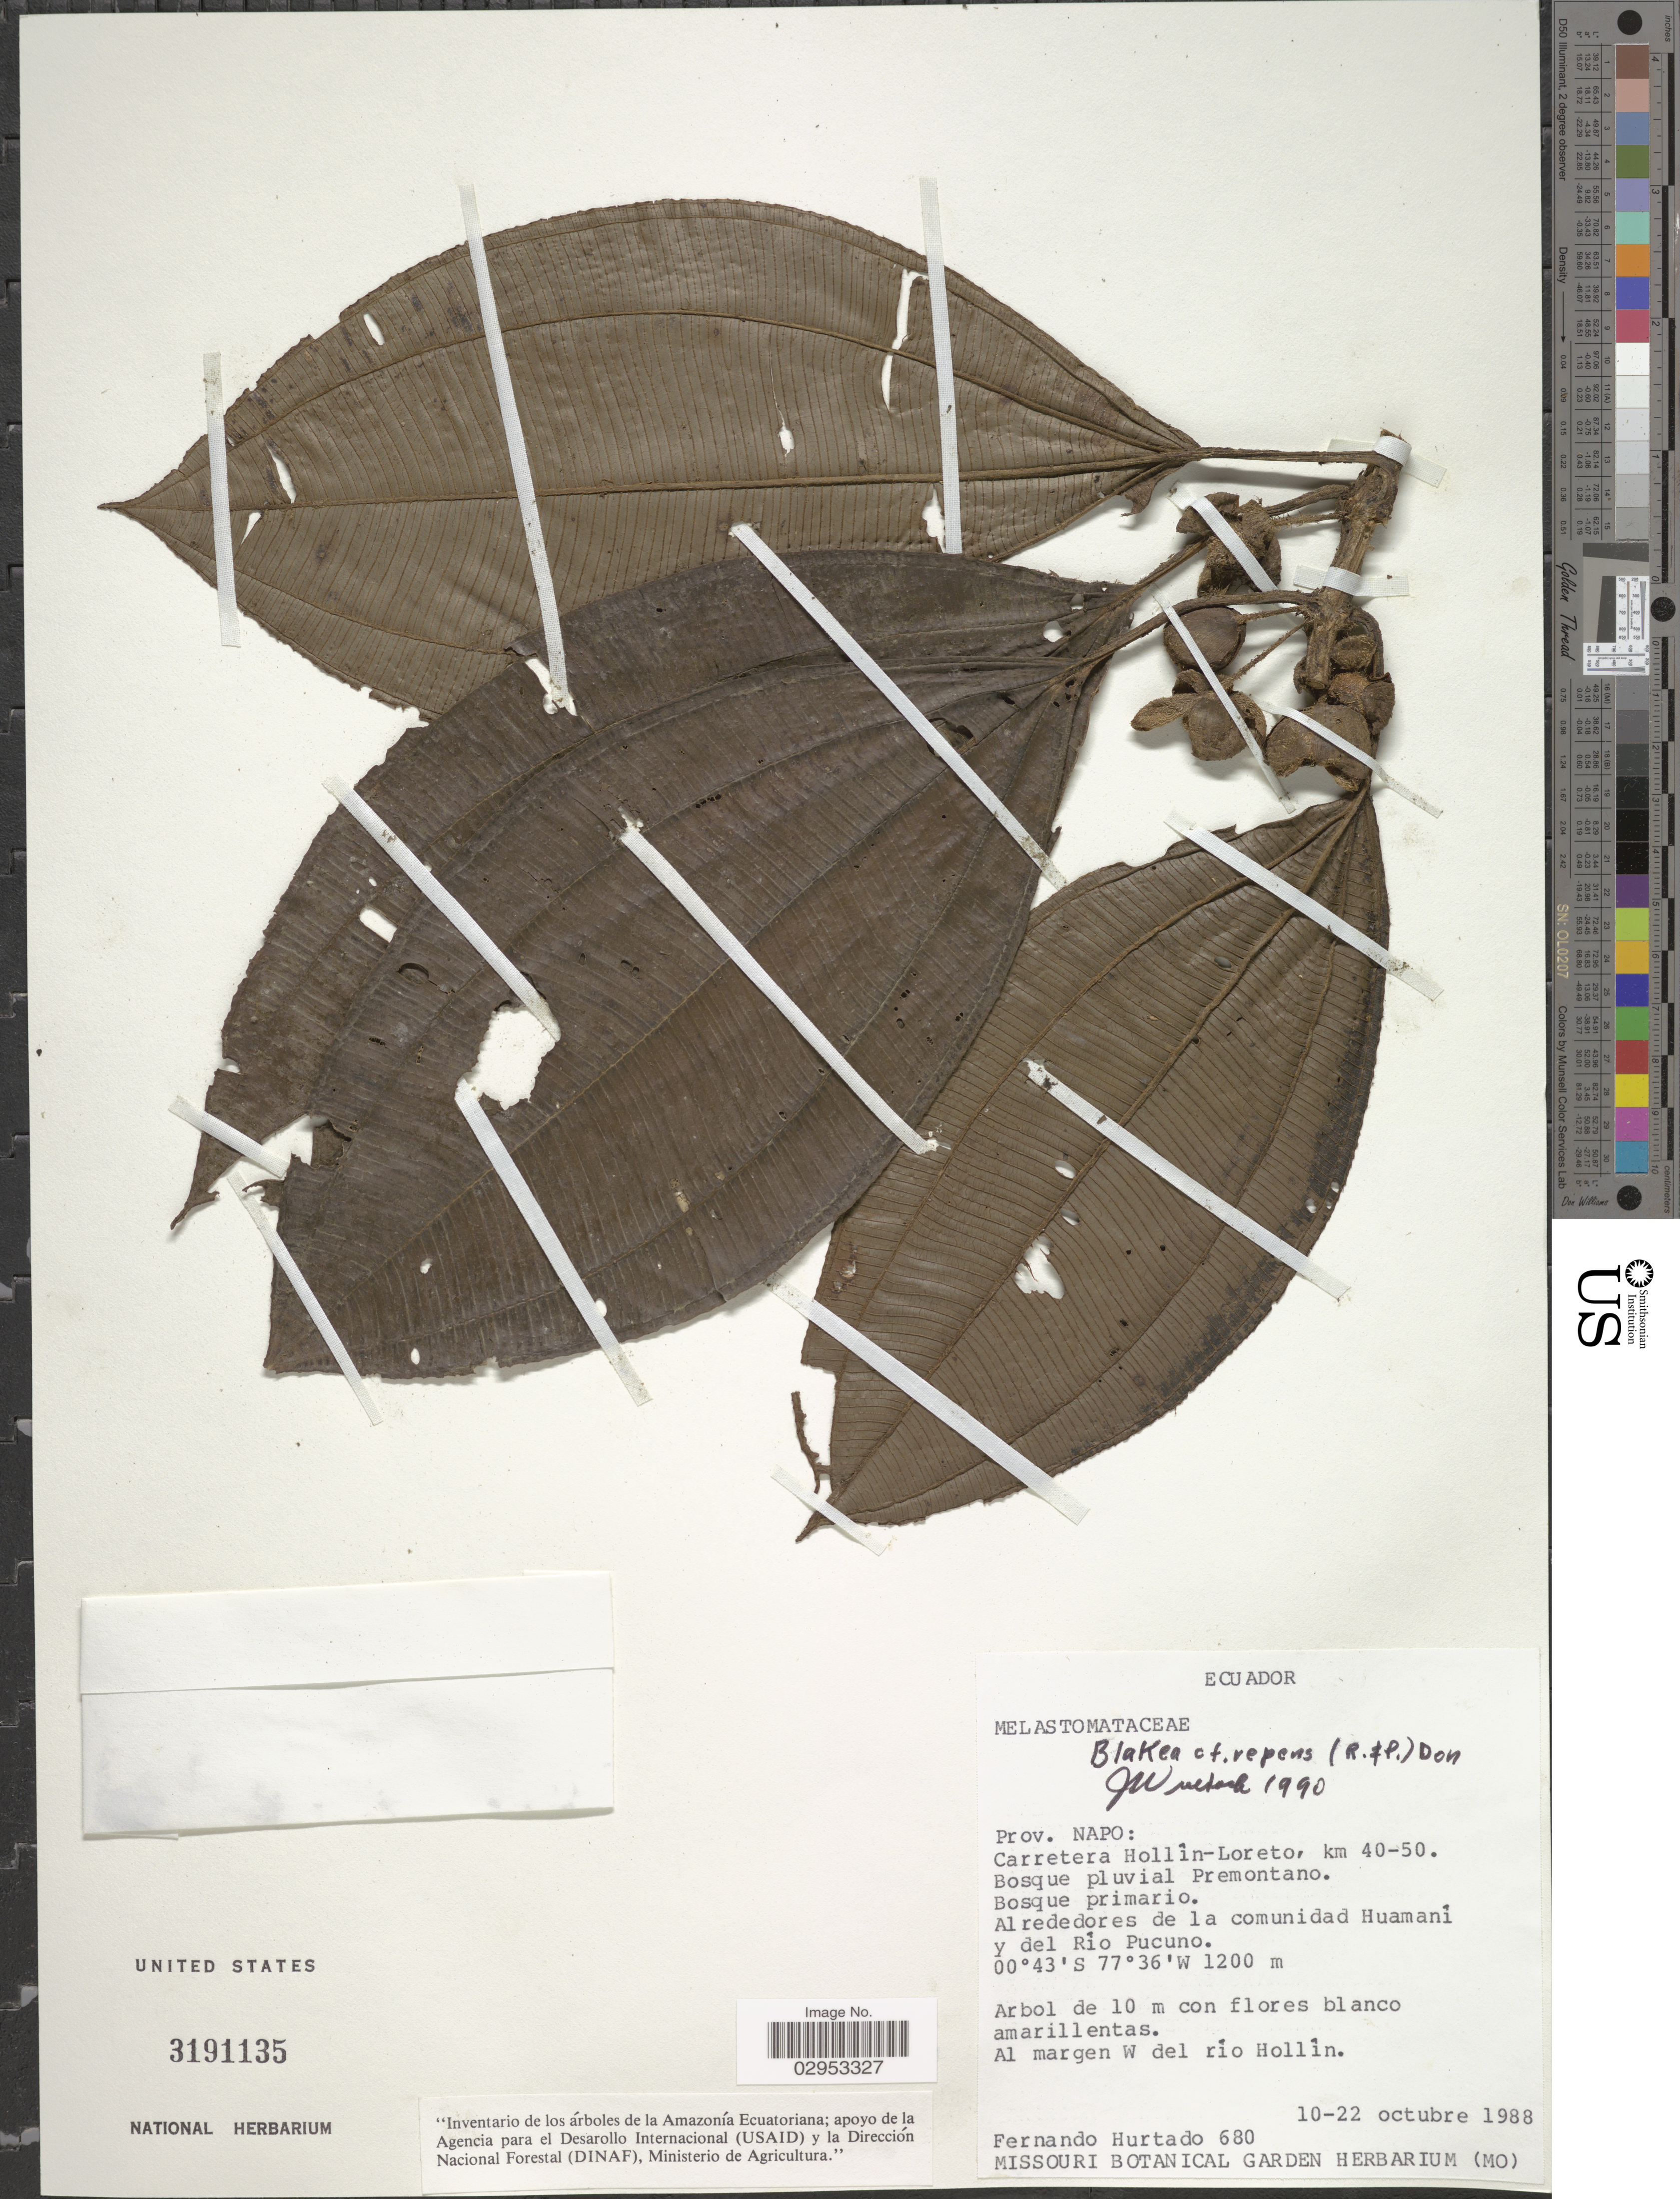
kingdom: Plantae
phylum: Tracheophyta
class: Magnoliopsida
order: Myrtales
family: Melastomataceae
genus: Blakea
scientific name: Blakea repens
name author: (Ruiz & Pav.) D. Don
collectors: F. Hurtado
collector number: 680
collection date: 1988-10-10/1988-10-22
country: Ecuador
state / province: Napo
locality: Carretera Hollín-Loreto, km 40-50. Alrededores de la comunidad Huamaní y del Río Pucuno.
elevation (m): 1200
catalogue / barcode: US 3191135